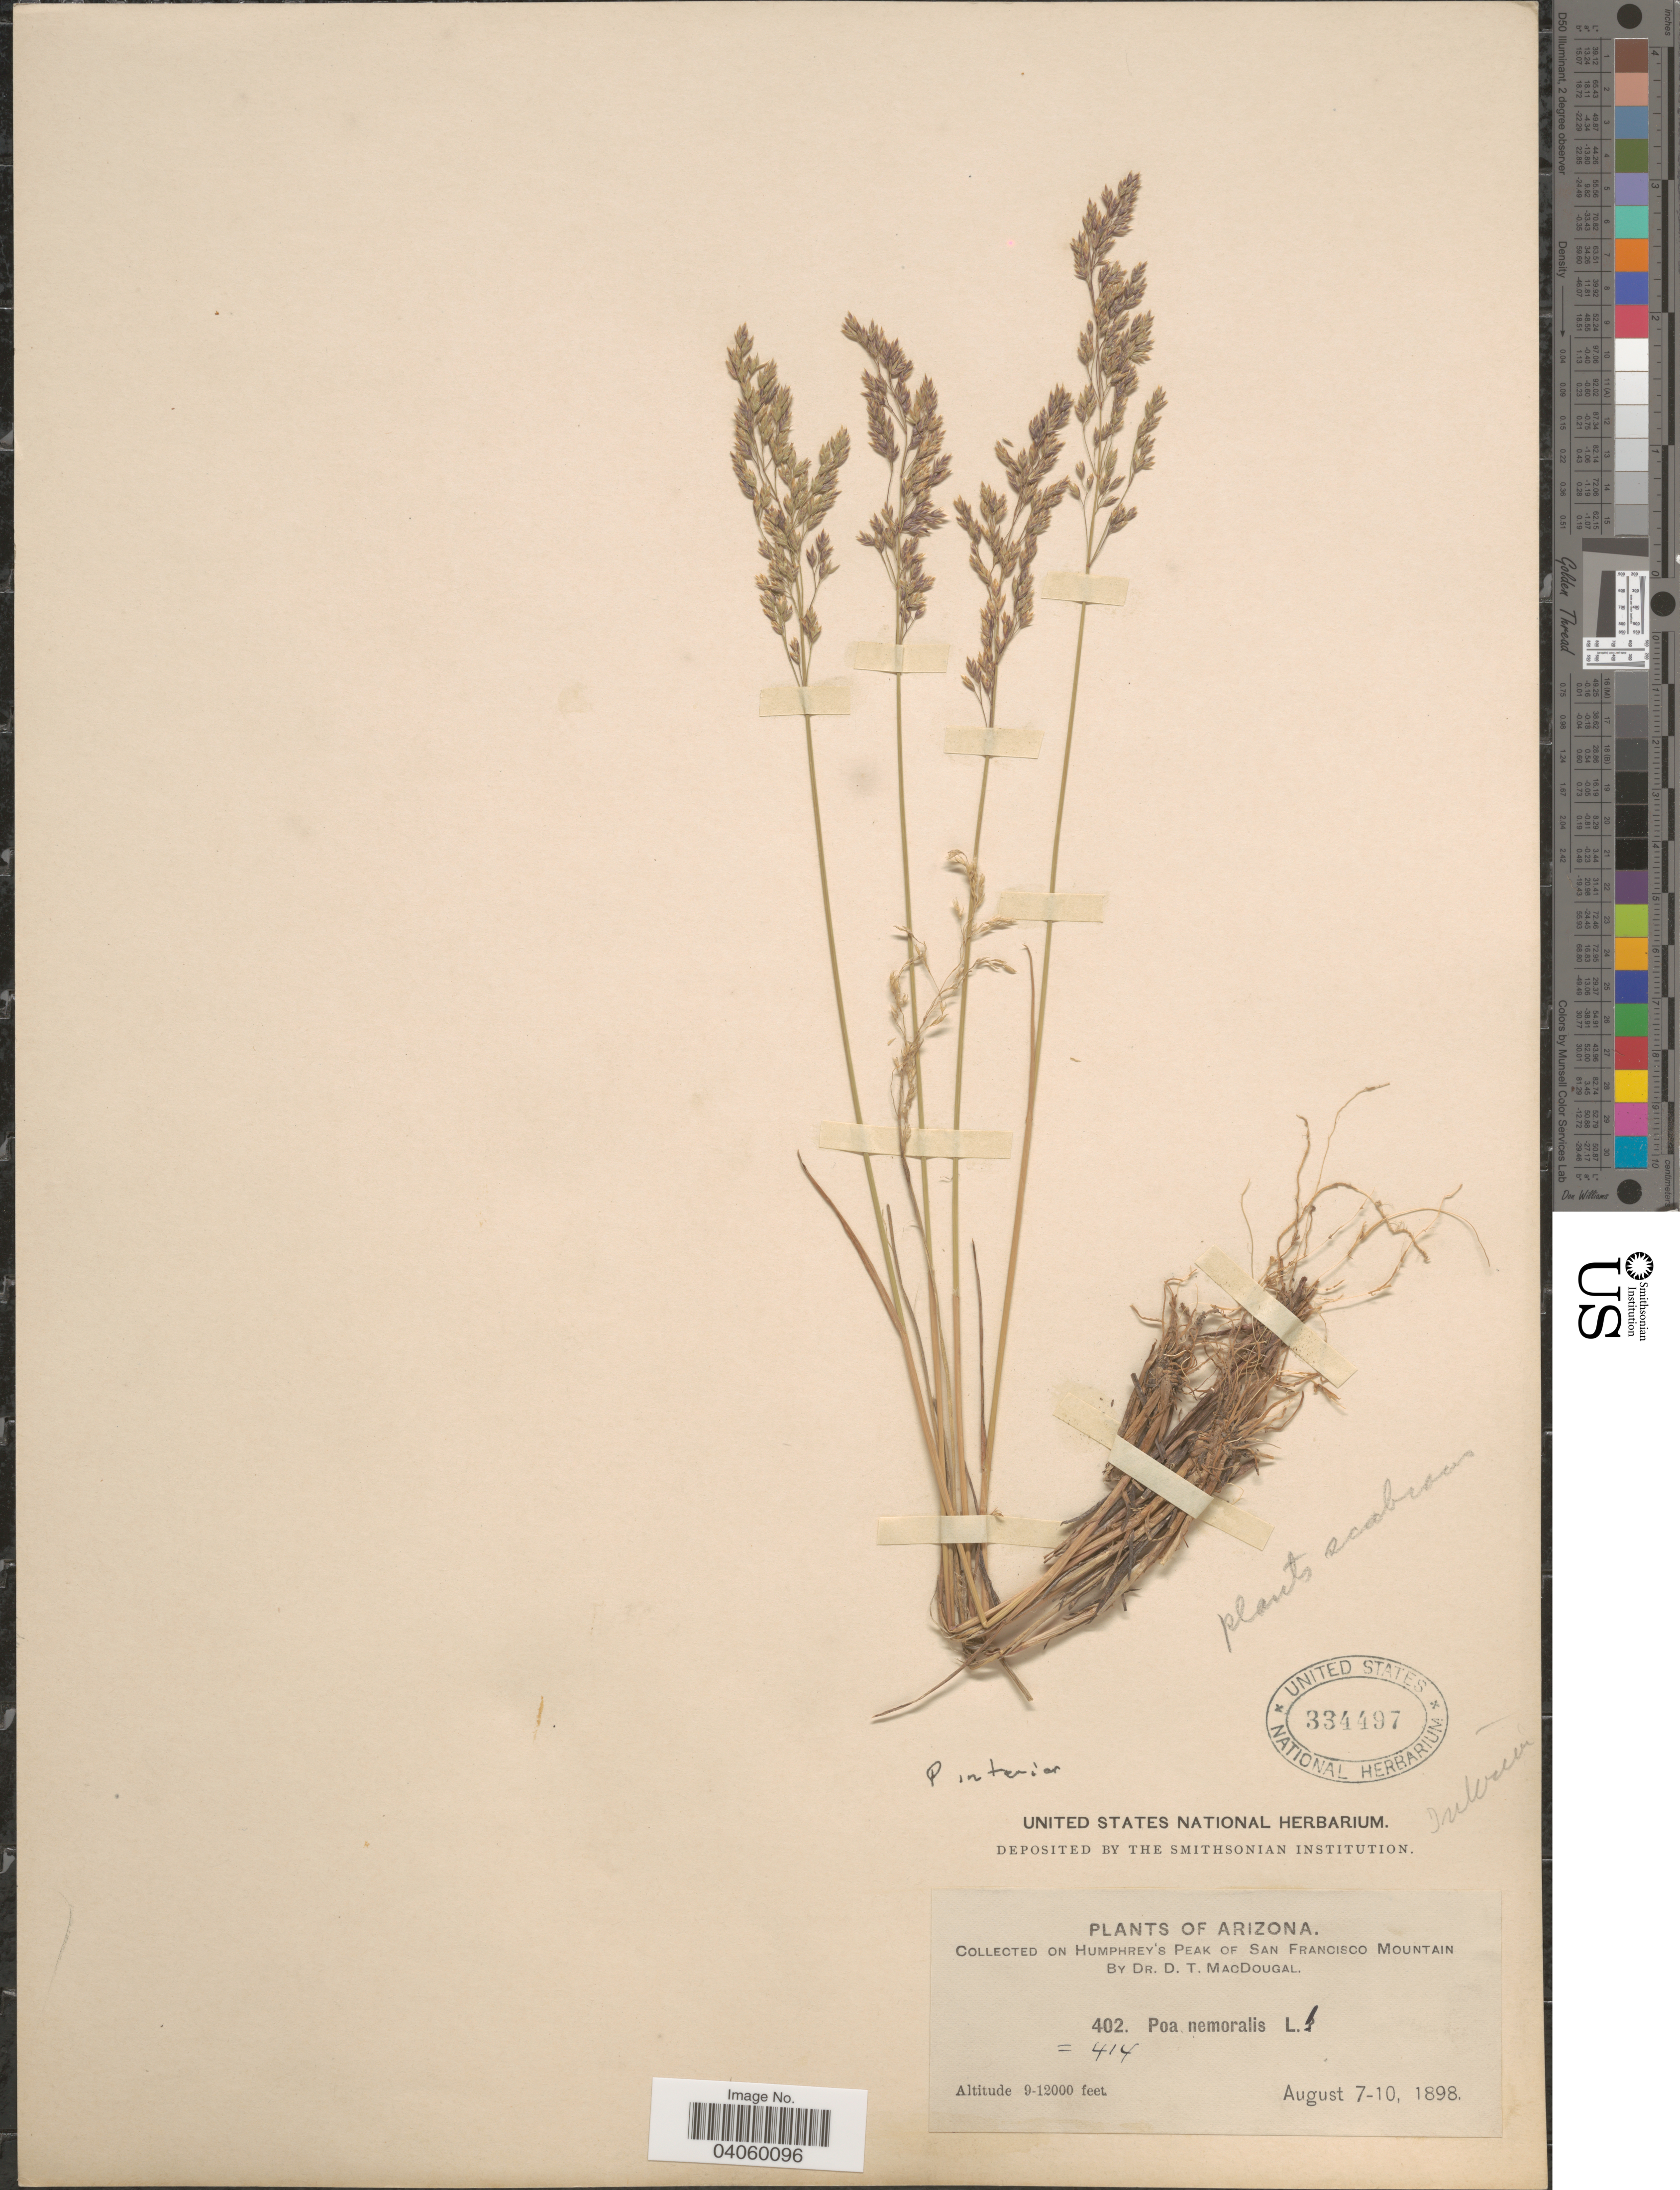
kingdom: Plantae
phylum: Tracheophyta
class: Liliopsida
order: Poales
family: Poaceae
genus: Poa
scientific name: Poa interior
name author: Rydb.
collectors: D. T. MacDougal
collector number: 402/414?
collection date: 1898-08-07/1898-08-10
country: United States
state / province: Arizona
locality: On Humphrey's Peak of San Francisco Mountain.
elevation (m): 2743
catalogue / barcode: US 334497